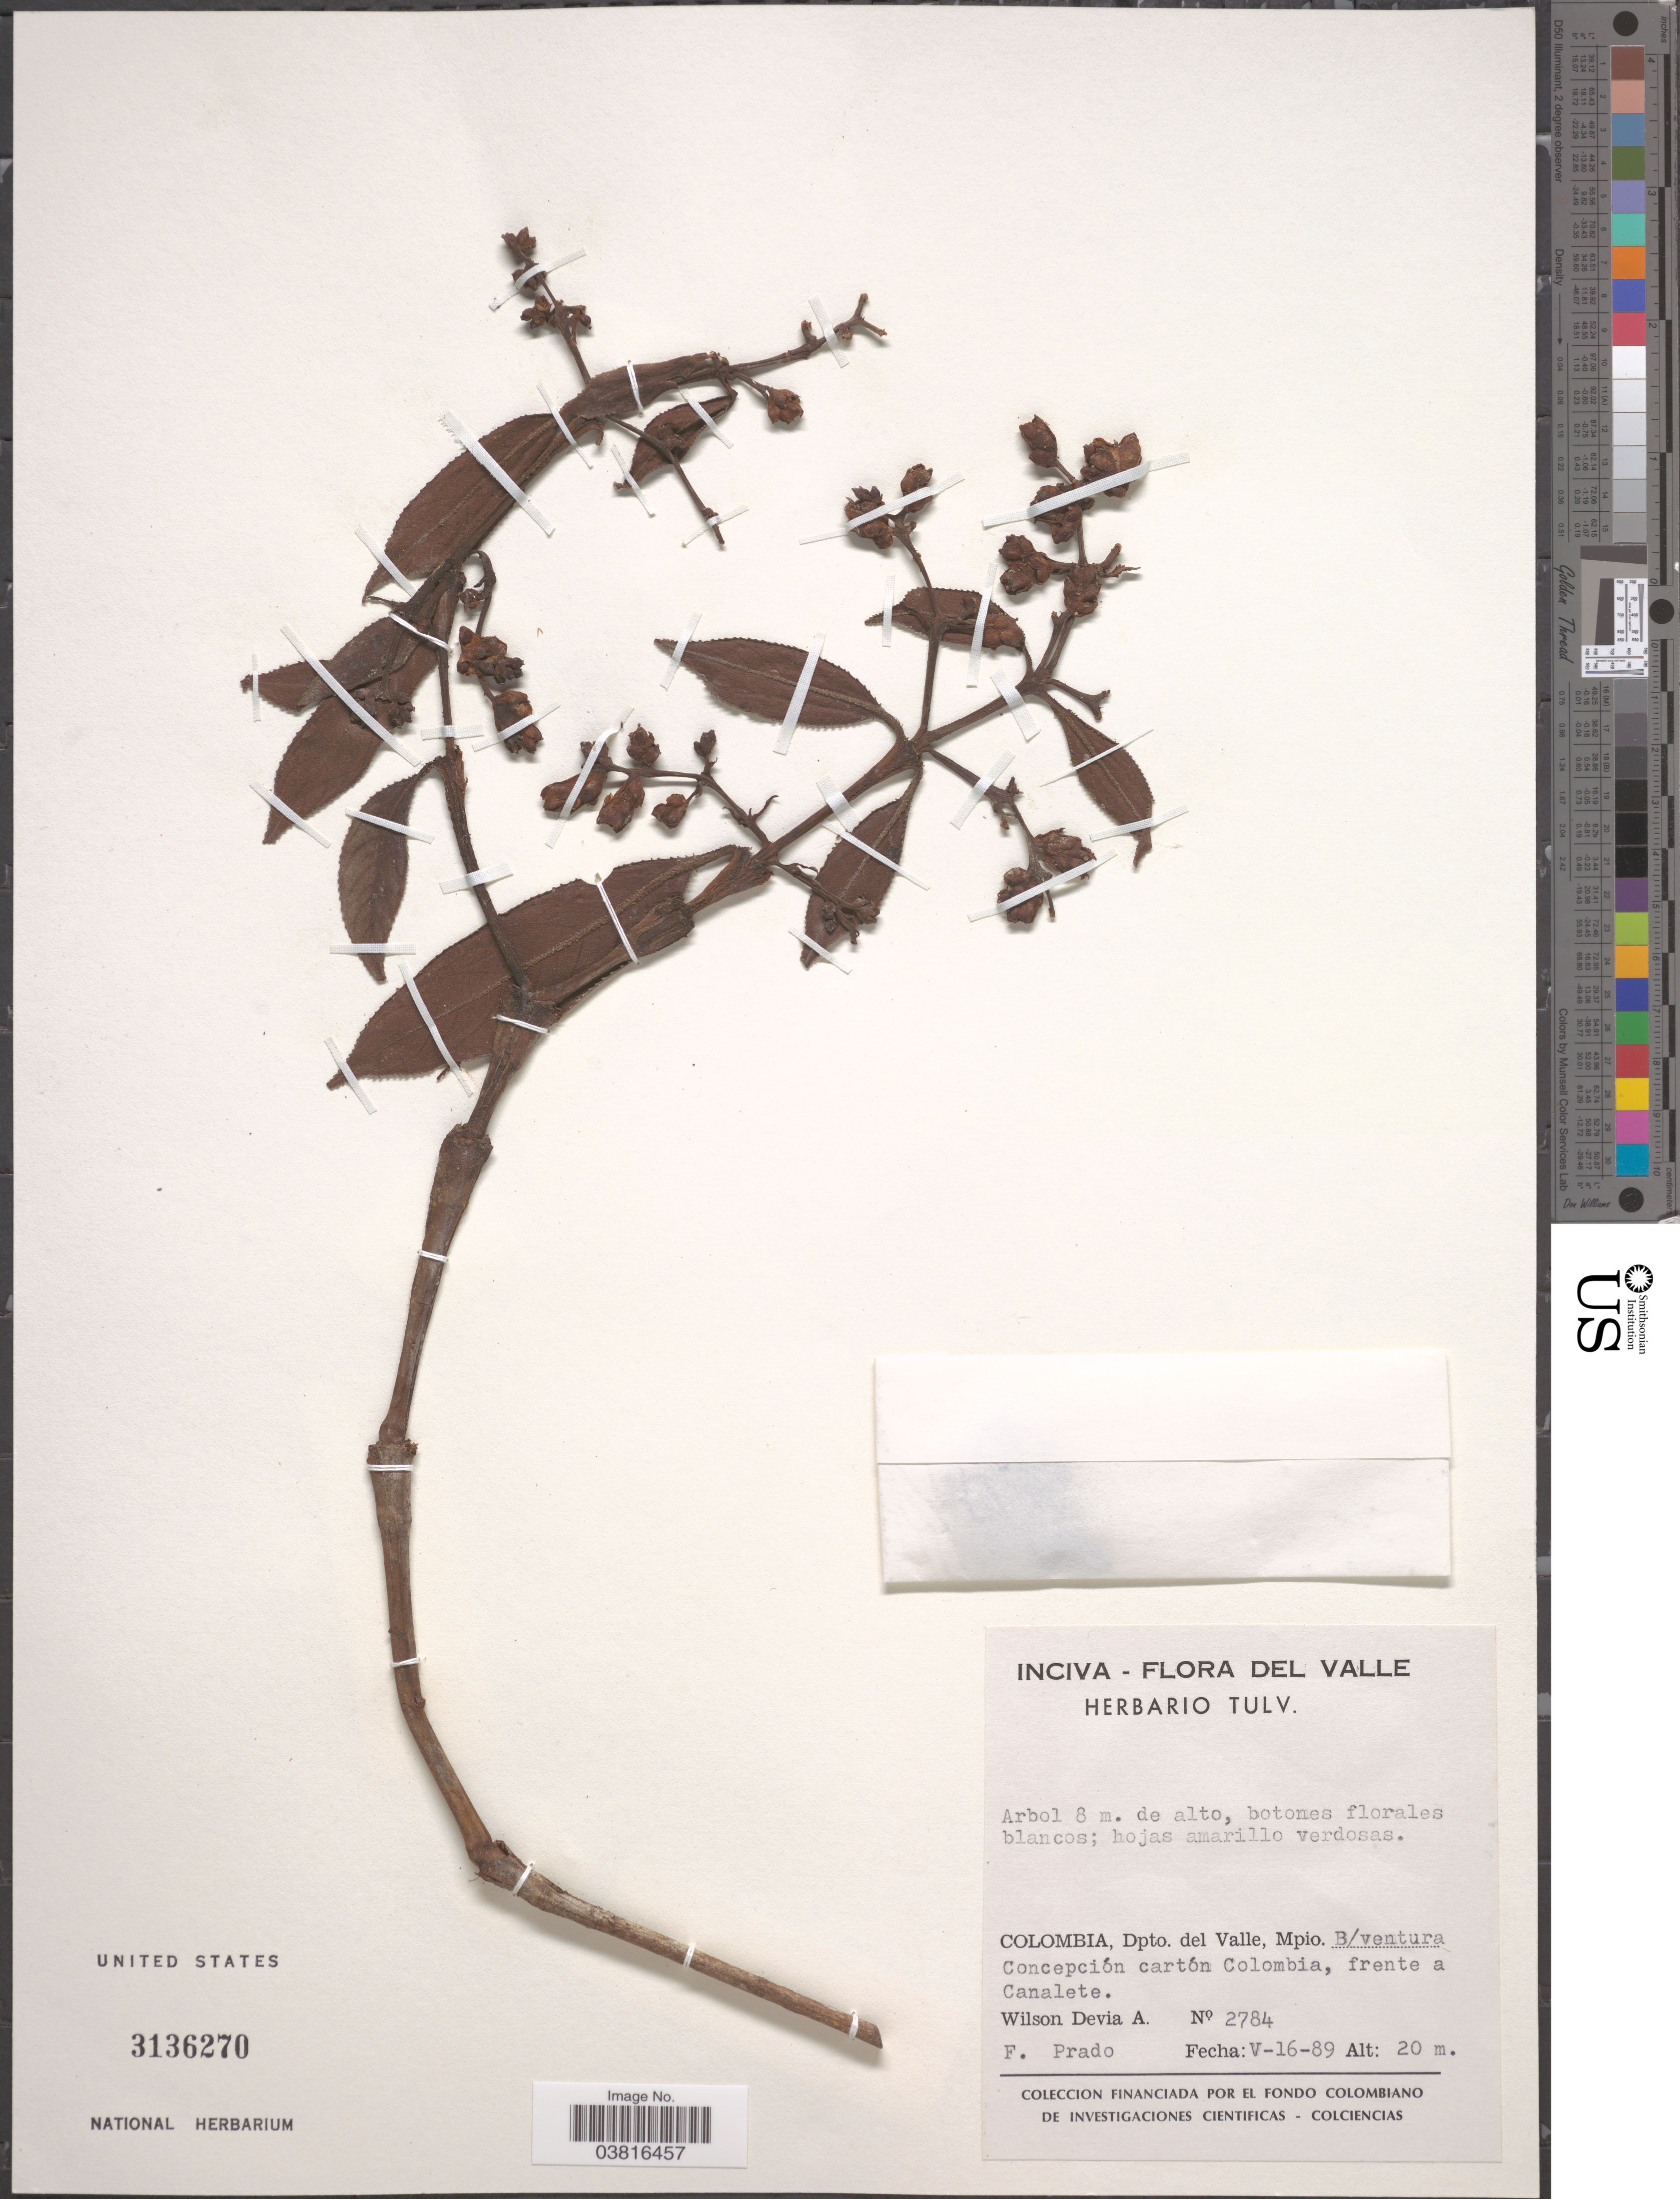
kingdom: Plantae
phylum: Tracheophyta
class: Magnoliopsida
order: Chloranthales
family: Chloranthaceae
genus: Hedyosmum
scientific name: Hedyosmum sp.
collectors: W. Devia A. & F. Prado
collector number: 2784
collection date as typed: Transcribed d/m/y: 16/5/89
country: Colombia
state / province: Valle del Cauca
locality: Dpto. del Valle, Mpio. B/ventura. Concepción cartón Colombia, frente a Canalete.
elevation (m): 20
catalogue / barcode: US 3136270